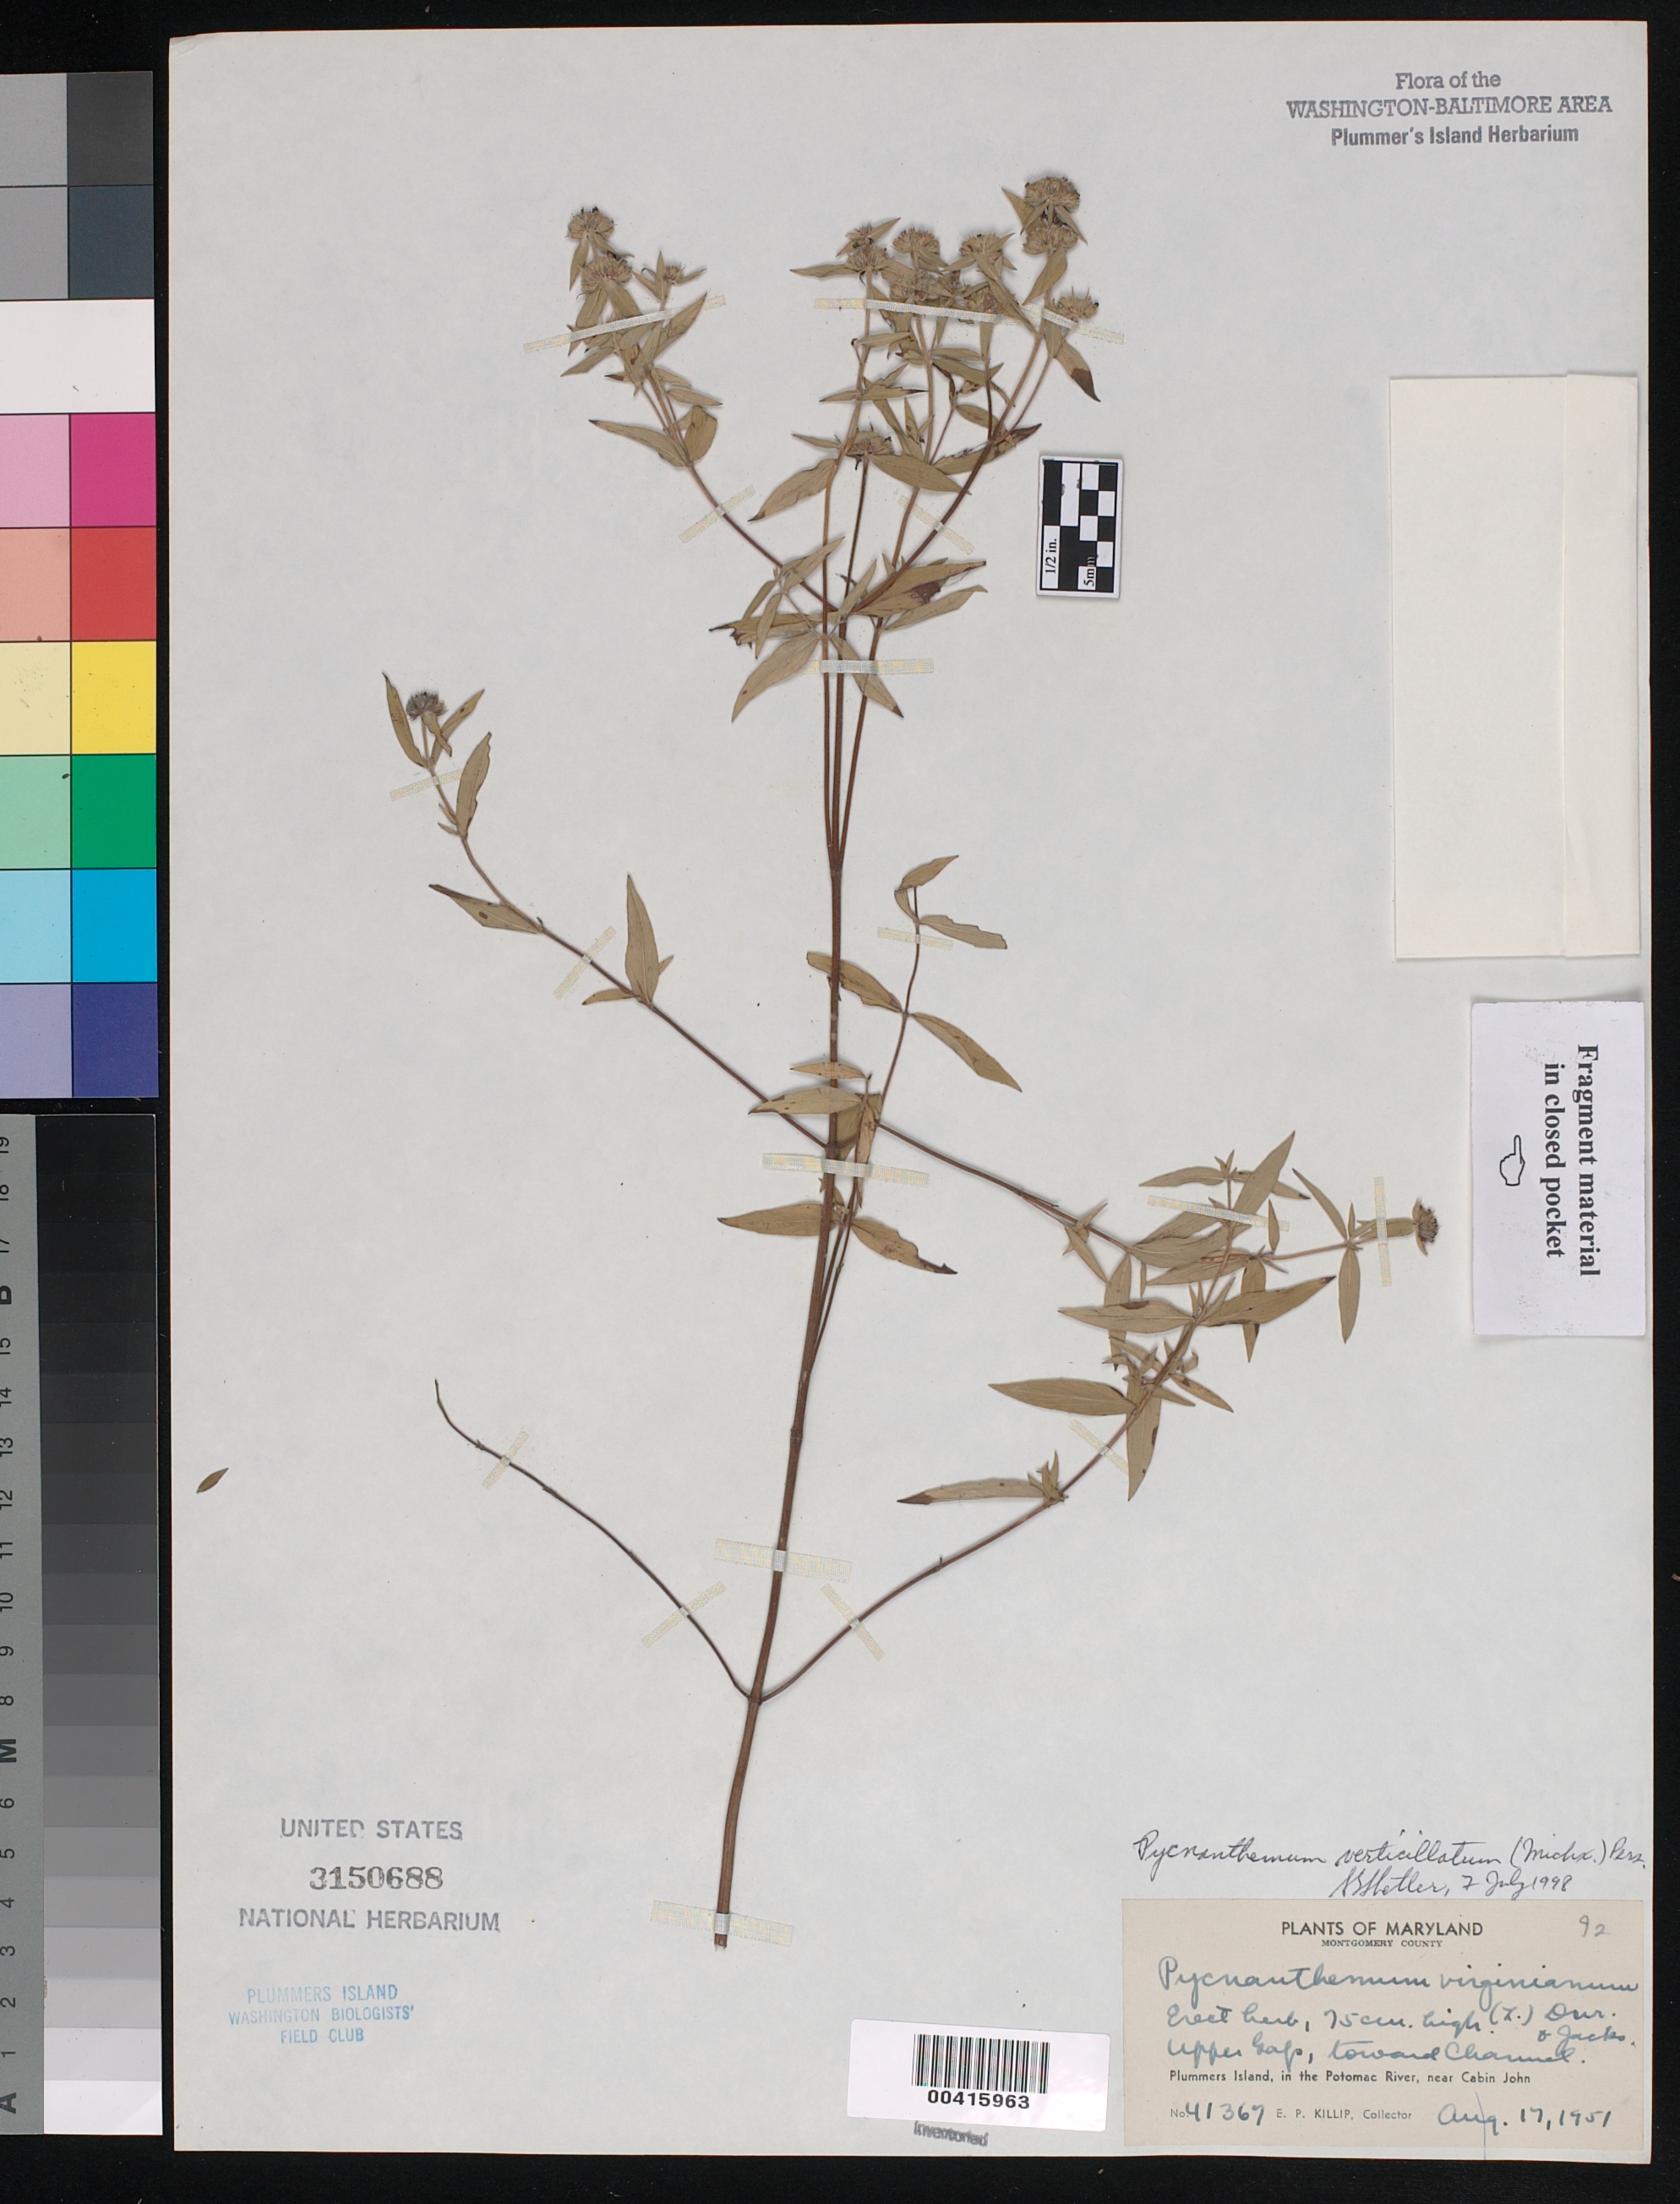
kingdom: Plantae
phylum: Tracheophyta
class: Magnoliopsida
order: Lamiales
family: Lamiaceae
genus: Pycnanthemum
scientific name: Pycnanthemum verticillatum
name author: (Michx.) Pers.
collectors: E. P. Killip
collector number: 41367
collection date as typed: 17 Aug 1951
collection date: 1951-08-17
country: United States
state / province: Maryland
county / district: Montgomery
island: Plummers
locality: Plummer's Island; Upper Gap toward channel Plummers Island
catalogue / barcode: US 3150688